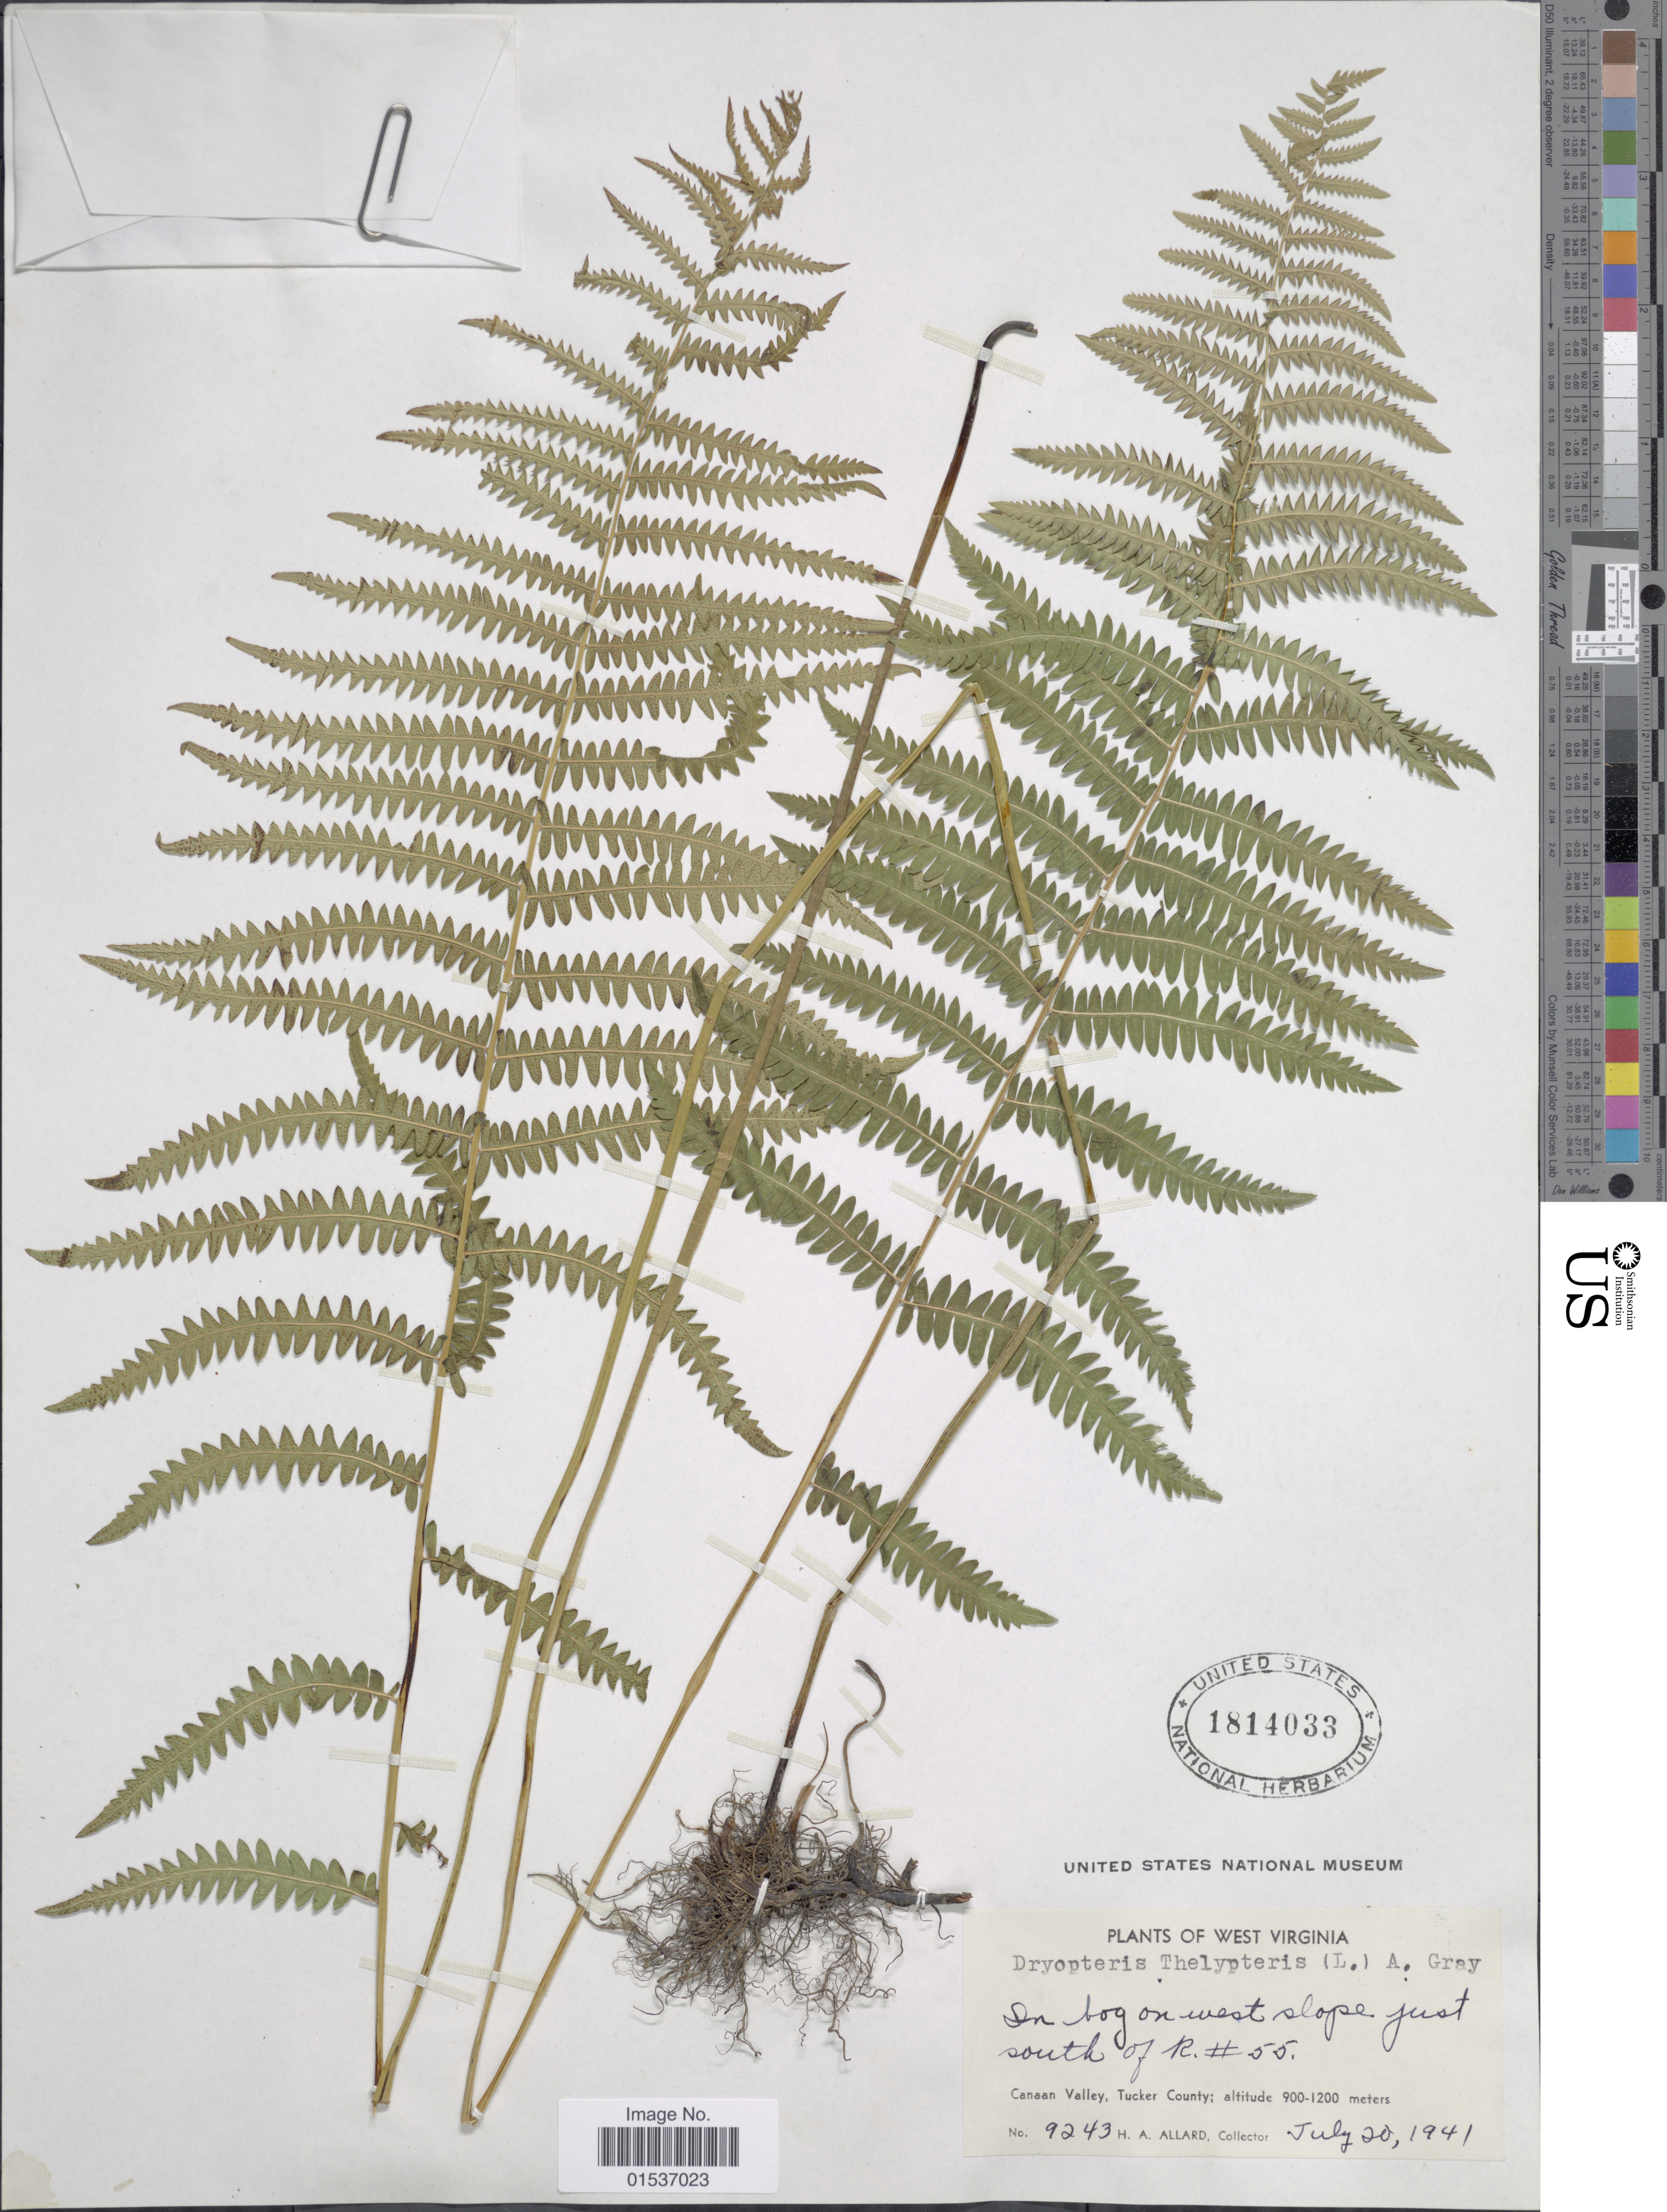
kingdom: Plantae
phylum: Tracheophyta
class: Polypodiopsida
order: Polypodiales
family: Thelypteridaceae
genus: Thelypteris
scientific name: Thelypteris palustris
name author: (Salisb.) Schott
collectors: H. A. Allard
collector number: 9243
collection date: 1941-07-20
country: United States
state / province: West Virginia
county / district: Tucker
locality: South of R, #55. Canaan Valley, Tucker County.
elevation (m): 900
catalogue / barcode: US 1814033